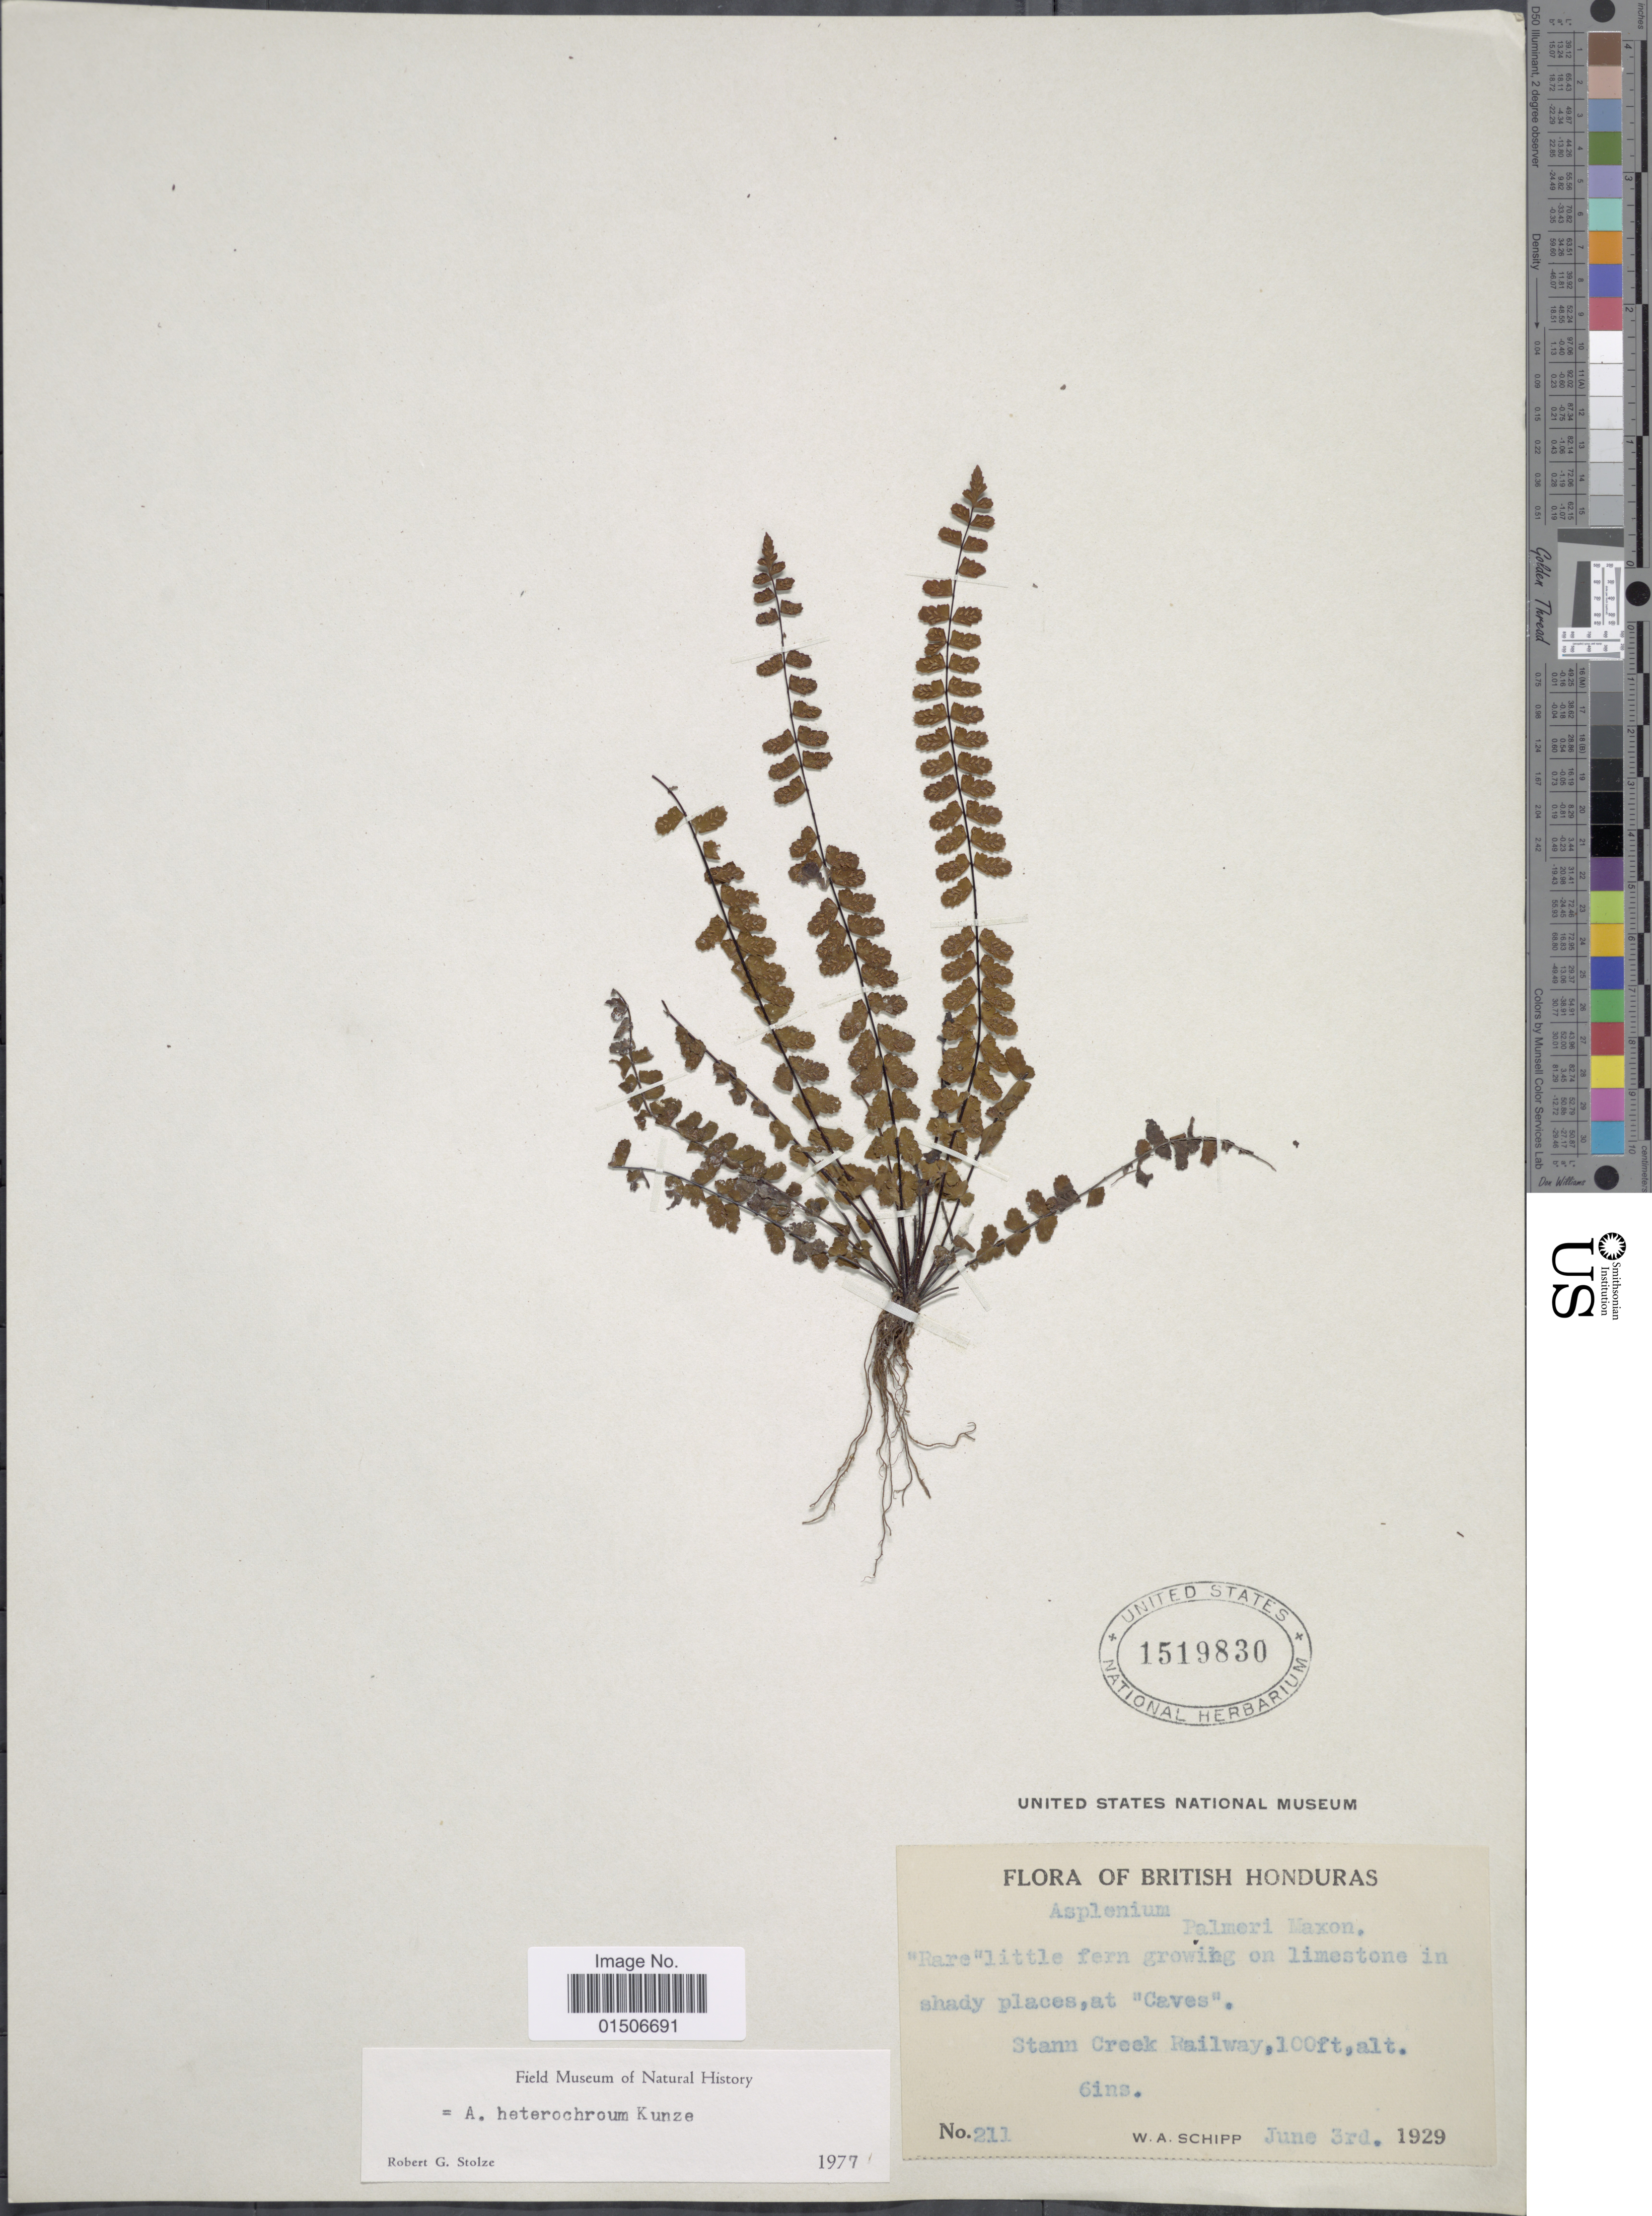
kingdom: Plantae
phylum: Tracheophyta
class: Polypodiopsida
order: Polypodiales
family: Aspleniaceae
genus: Asplenium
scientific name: Asplenium heterochroum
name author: Kunze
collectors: W. Schipp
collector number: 211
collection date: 1929-06-03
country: Belize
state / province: Stann Creek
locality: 'Rare' little fern growing on limestone in shady places, at 'Caves'. Stann Creek Railway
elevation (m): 30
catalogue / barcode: US 1519830